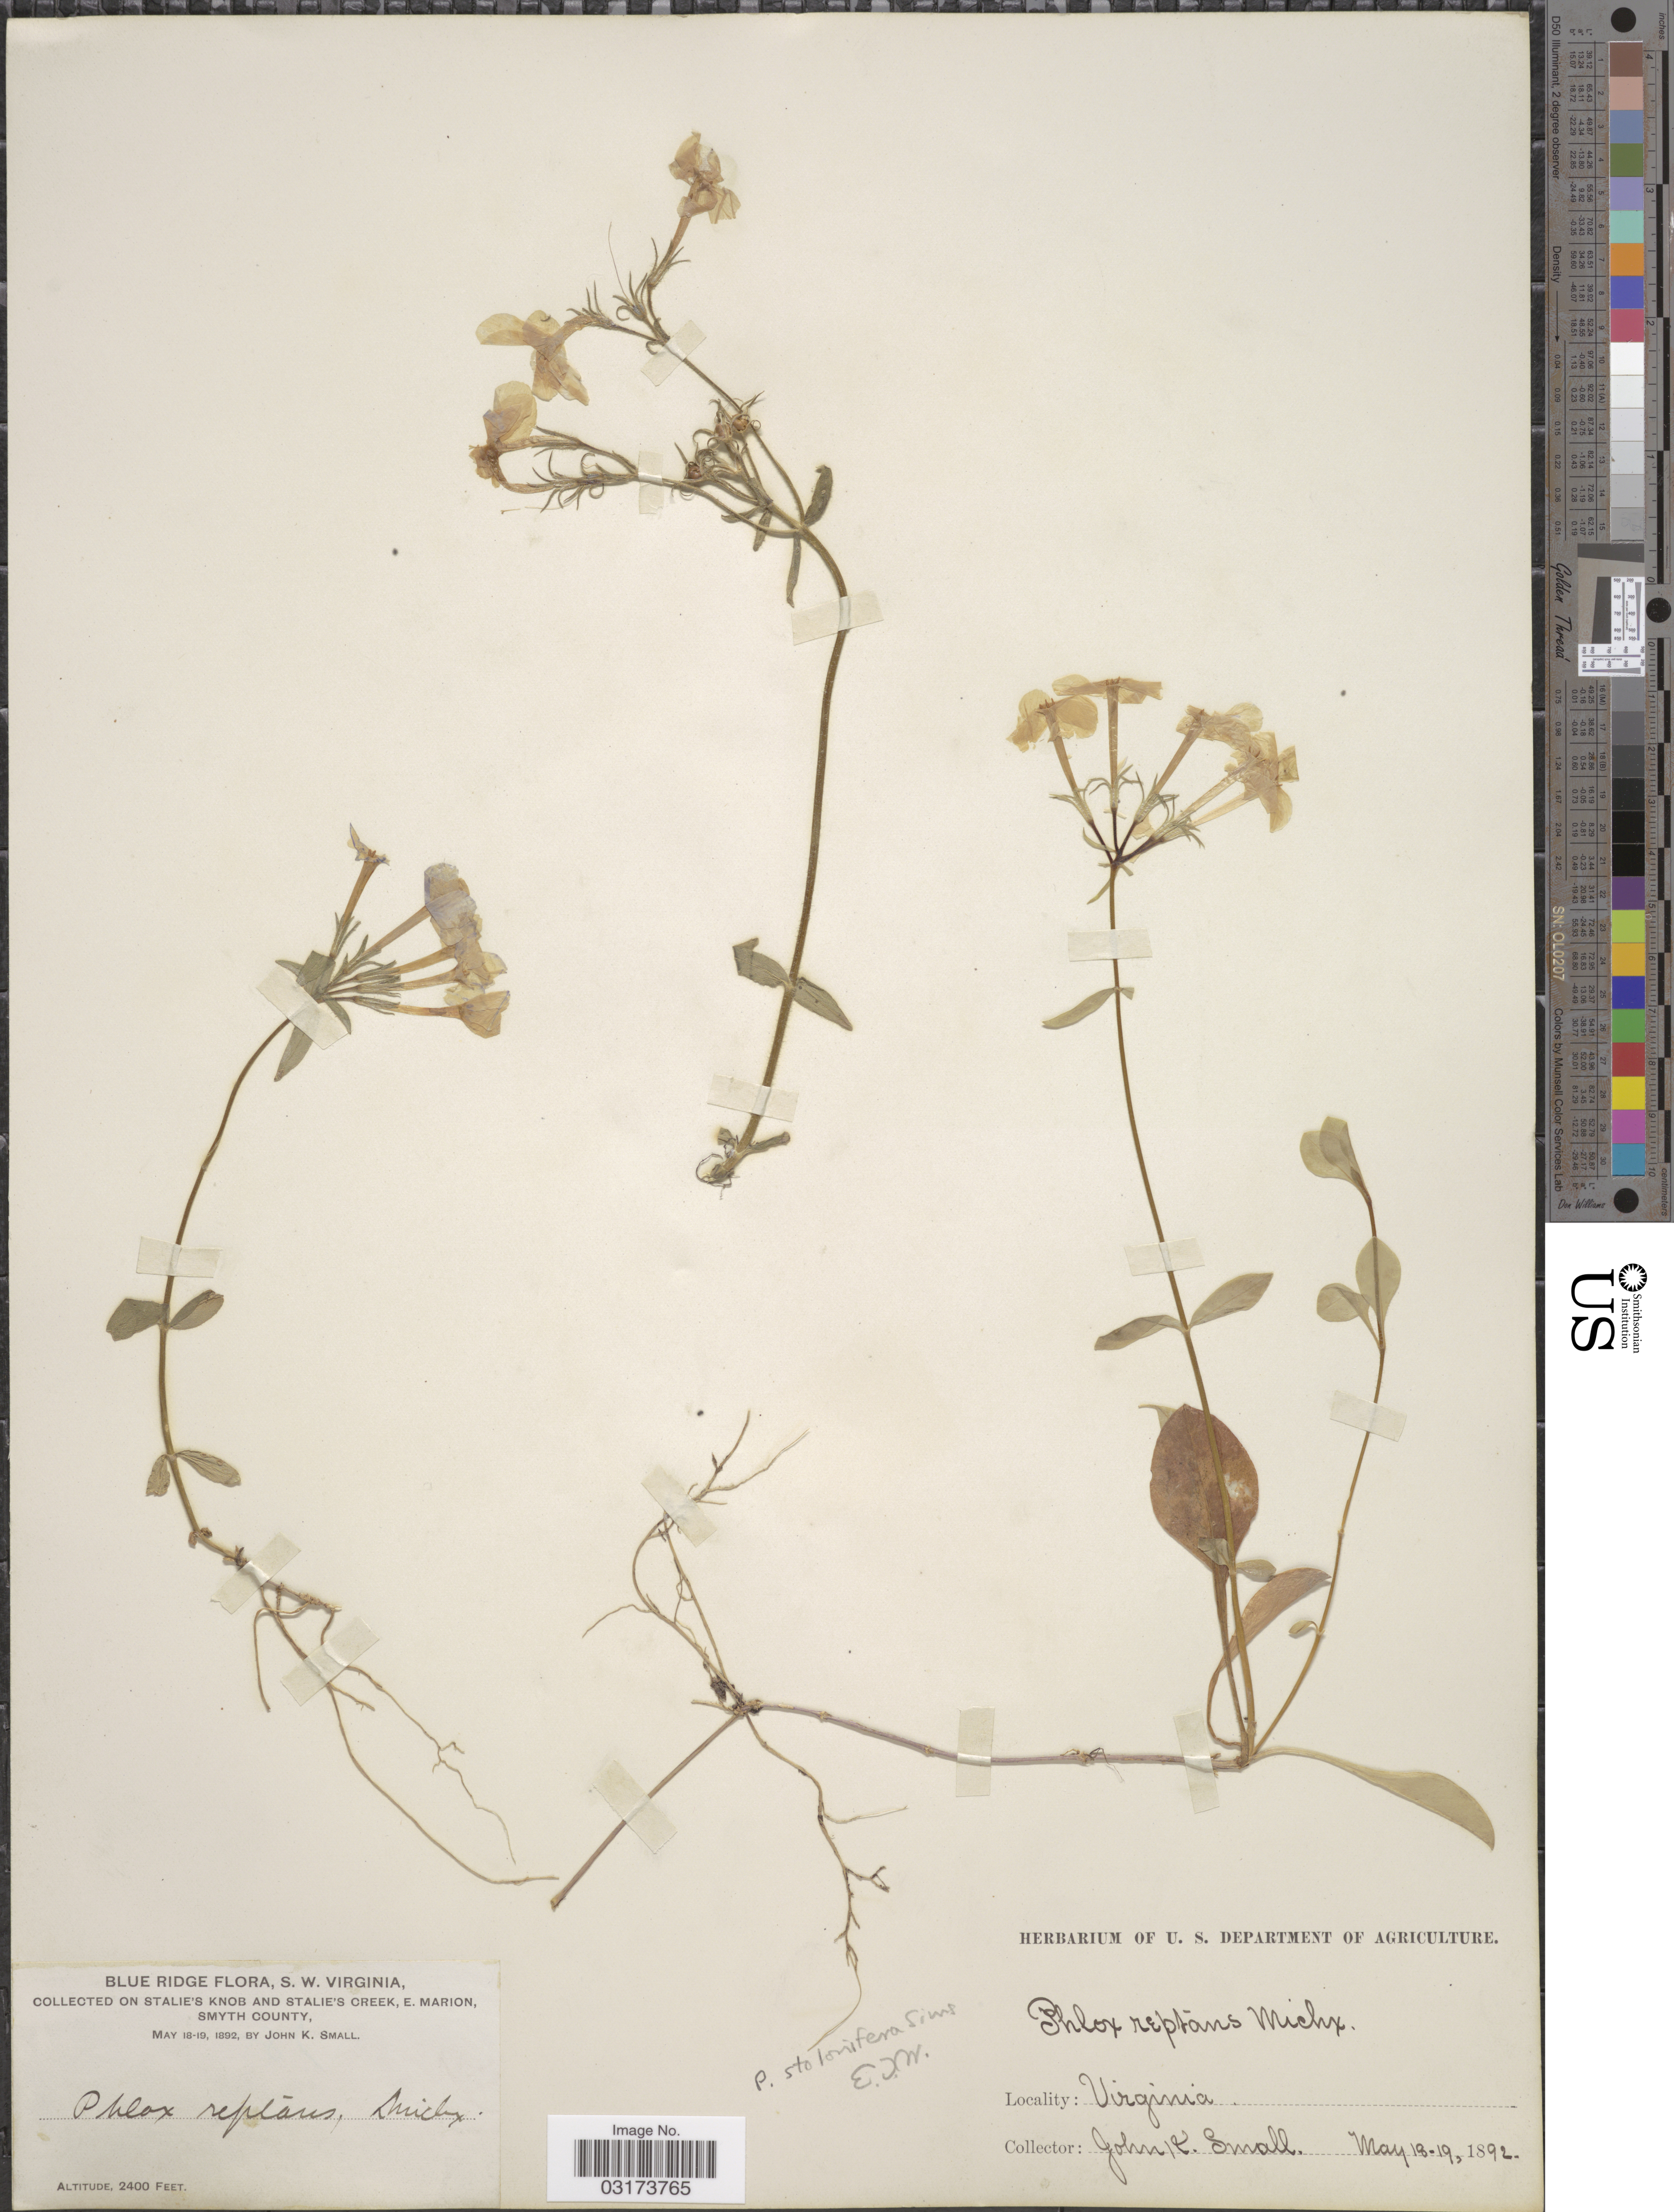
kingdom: Plantae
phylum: Tracheophyta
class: Magnoliopsida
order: Ericales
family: Polemoniaceae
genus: Phlox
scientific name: Phlox stolonifera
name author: Sims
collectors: J. K. Small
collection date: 1892-05-18/1892-05-19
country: United States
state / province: Virginia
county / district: Smyth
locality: Blue Ridge, S. W. Virginia. Stalie's Knob and Stalie's Creek, E. Marion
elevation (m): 732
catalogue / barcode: US 103209